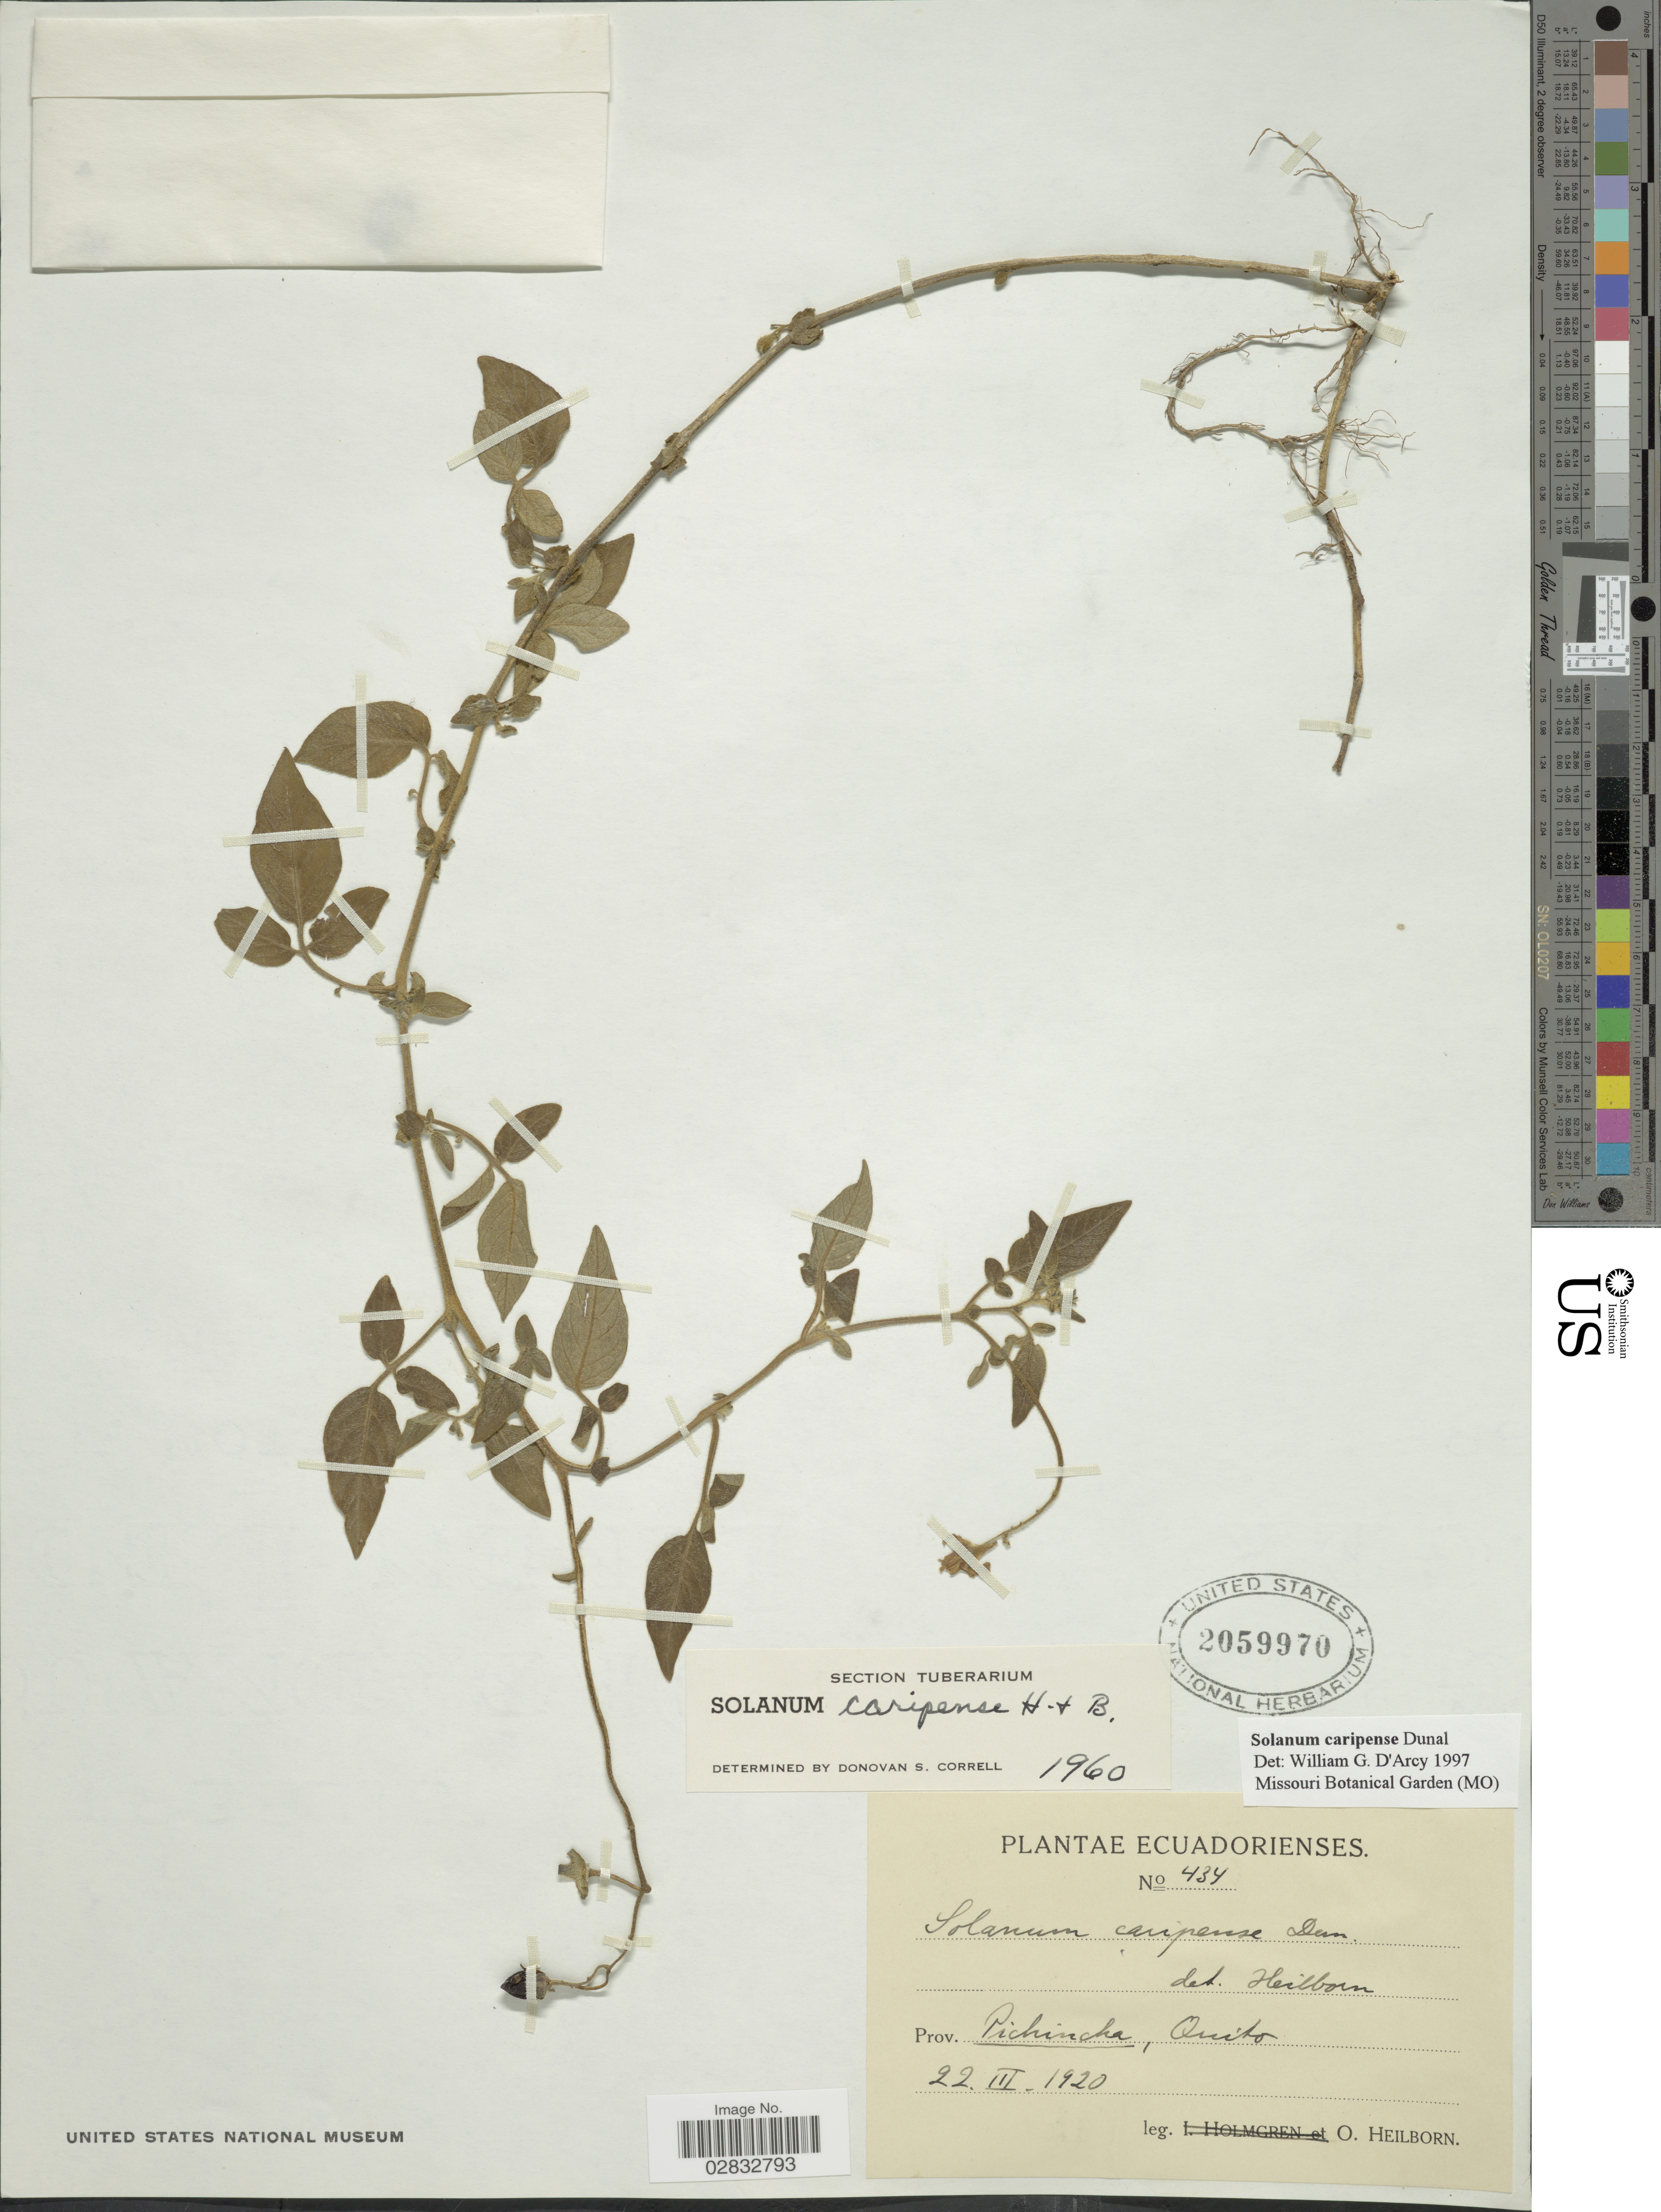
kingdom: Plantae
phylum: Tracheophyta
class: Magnoliopsida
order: Solanales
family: Solanaceae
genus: Solanum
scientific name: Solanum caripense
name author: Humb. & Bonpl. ex Dunal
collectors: O. Heilborn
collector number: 434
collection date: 1920-03-22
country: Ecuador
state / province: Pichincha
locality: Quito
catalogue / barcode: US 2059970